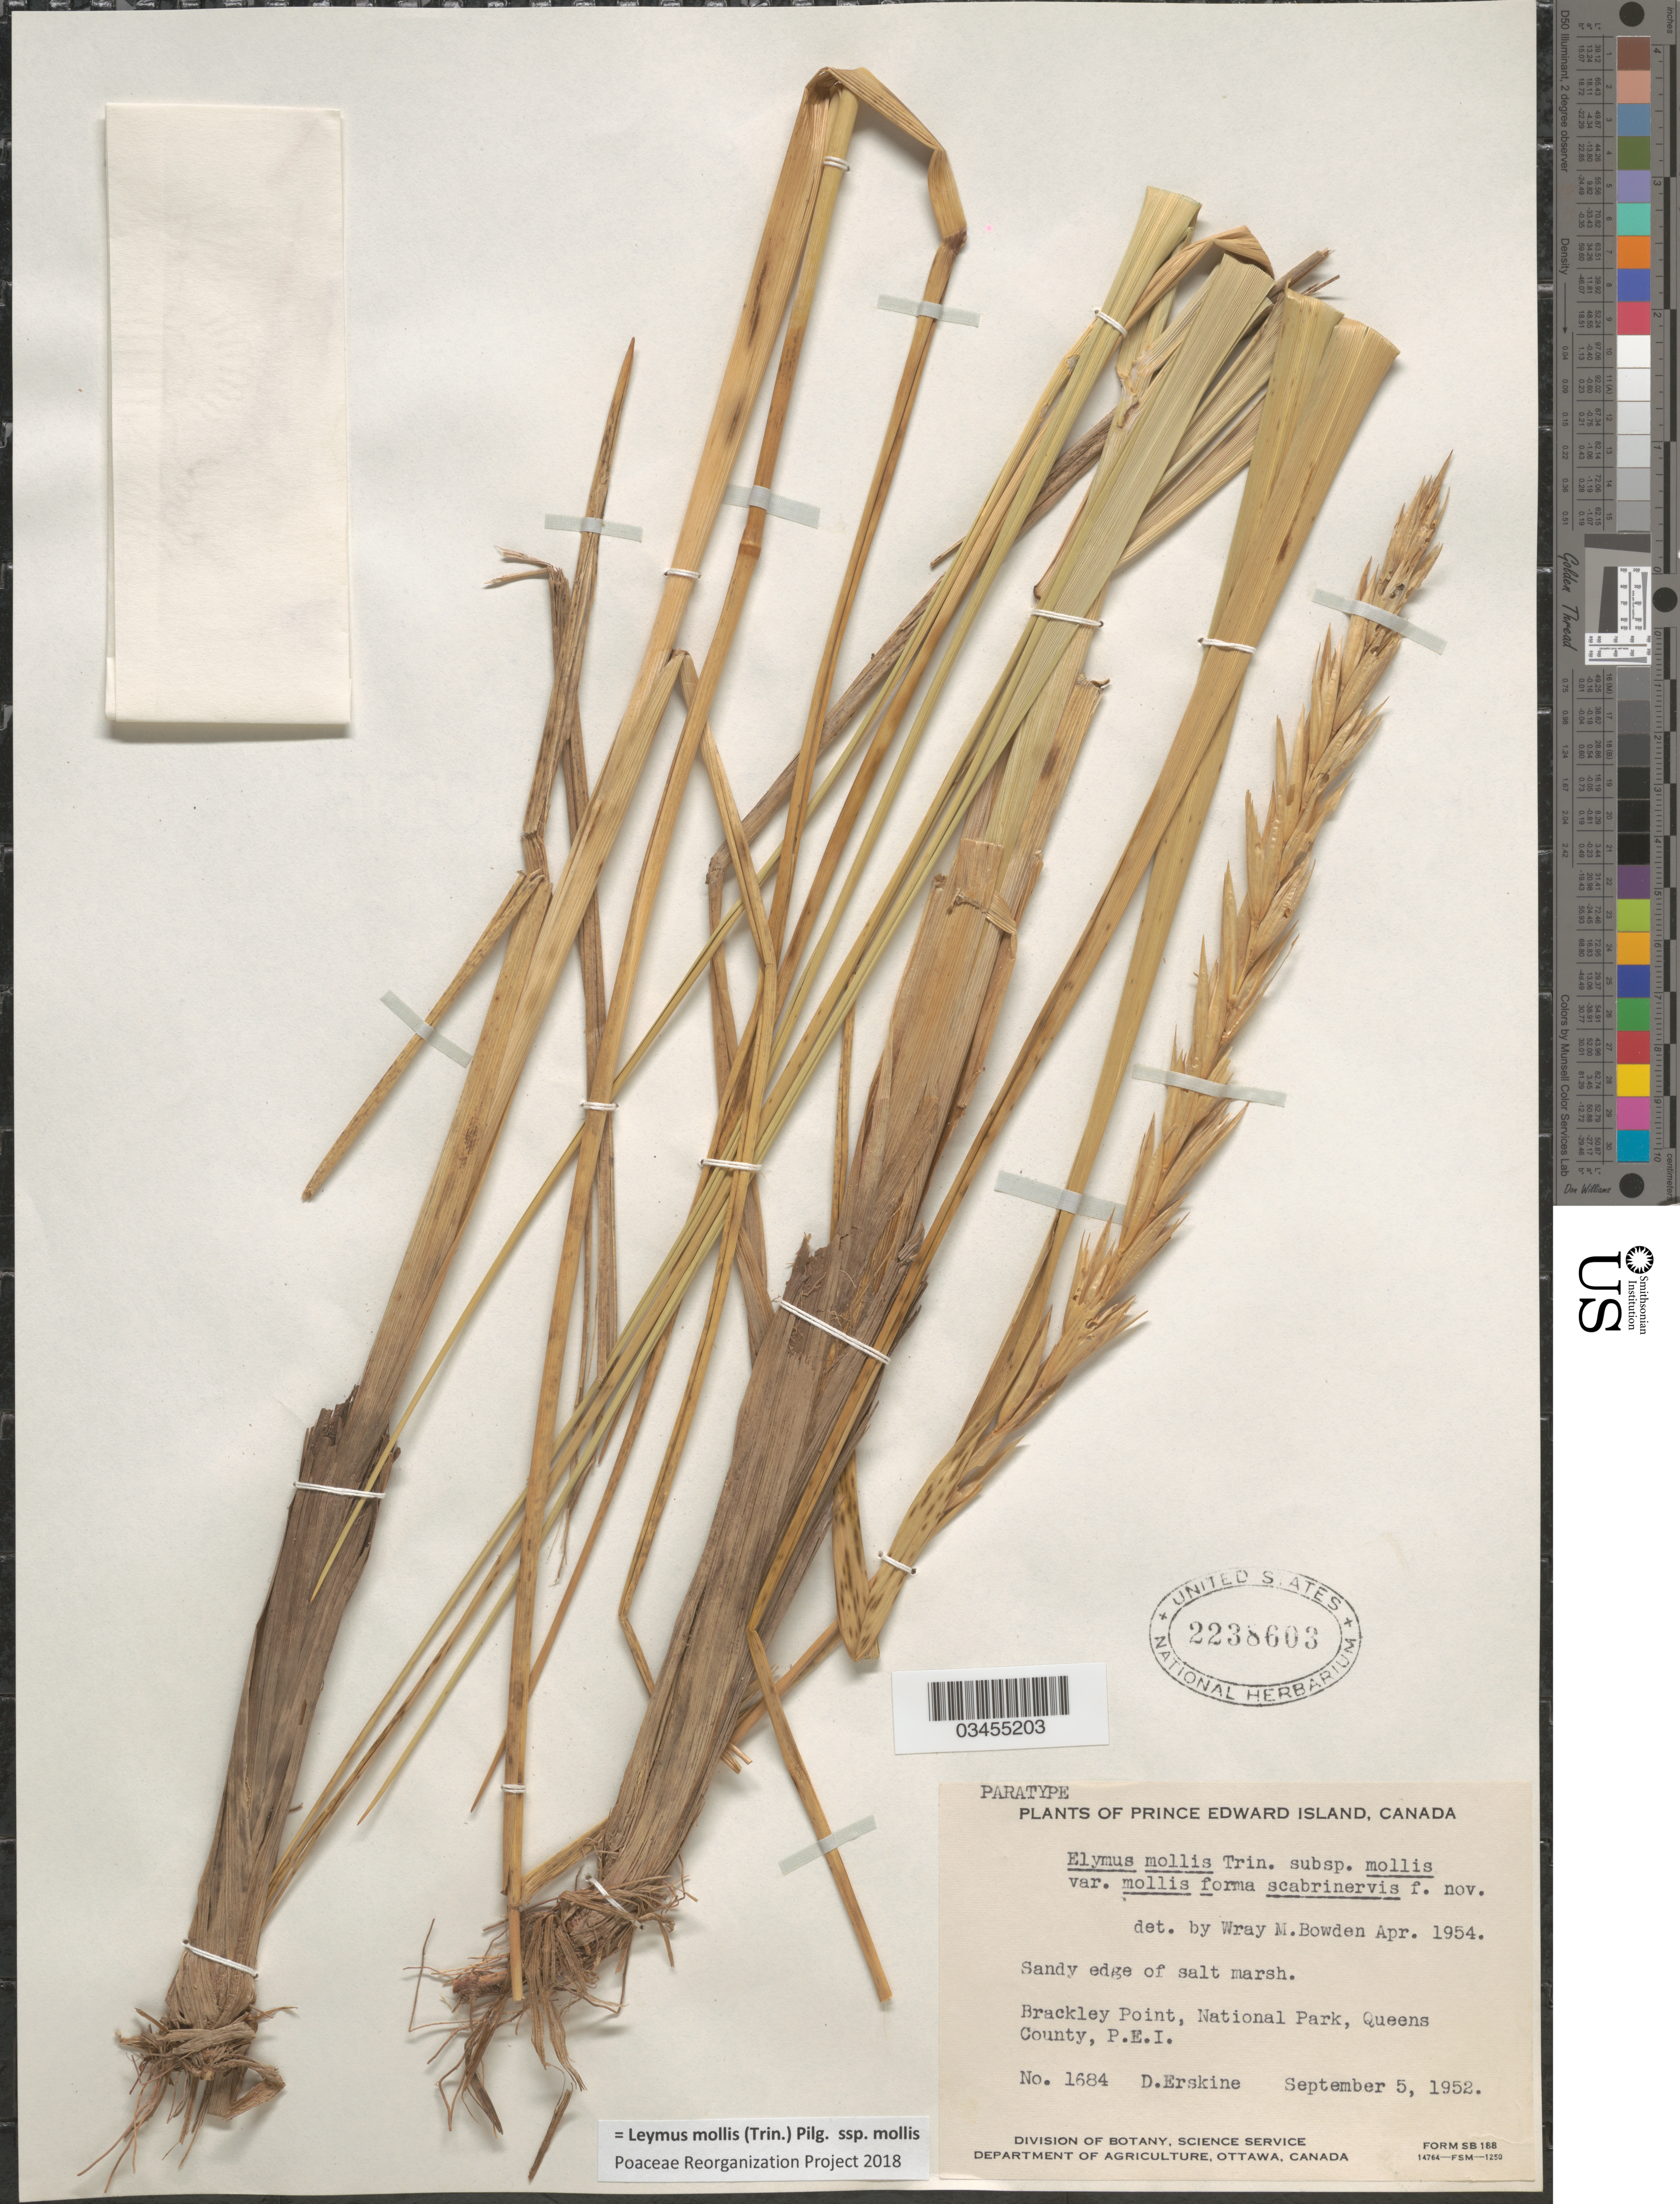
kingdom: Plantae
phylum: Tracheophyta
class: Liliopsida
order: Poales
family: Poaceae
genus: Leymus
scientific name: Leymus mollis subsp. mollis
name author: (Trin.) Pilg.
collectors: D. Erskine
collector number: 1684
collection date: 1952-09-05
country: Canada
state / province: Prince Edward Island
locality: Brackley Point, National Park, Queens County.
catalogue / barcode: US 2238603